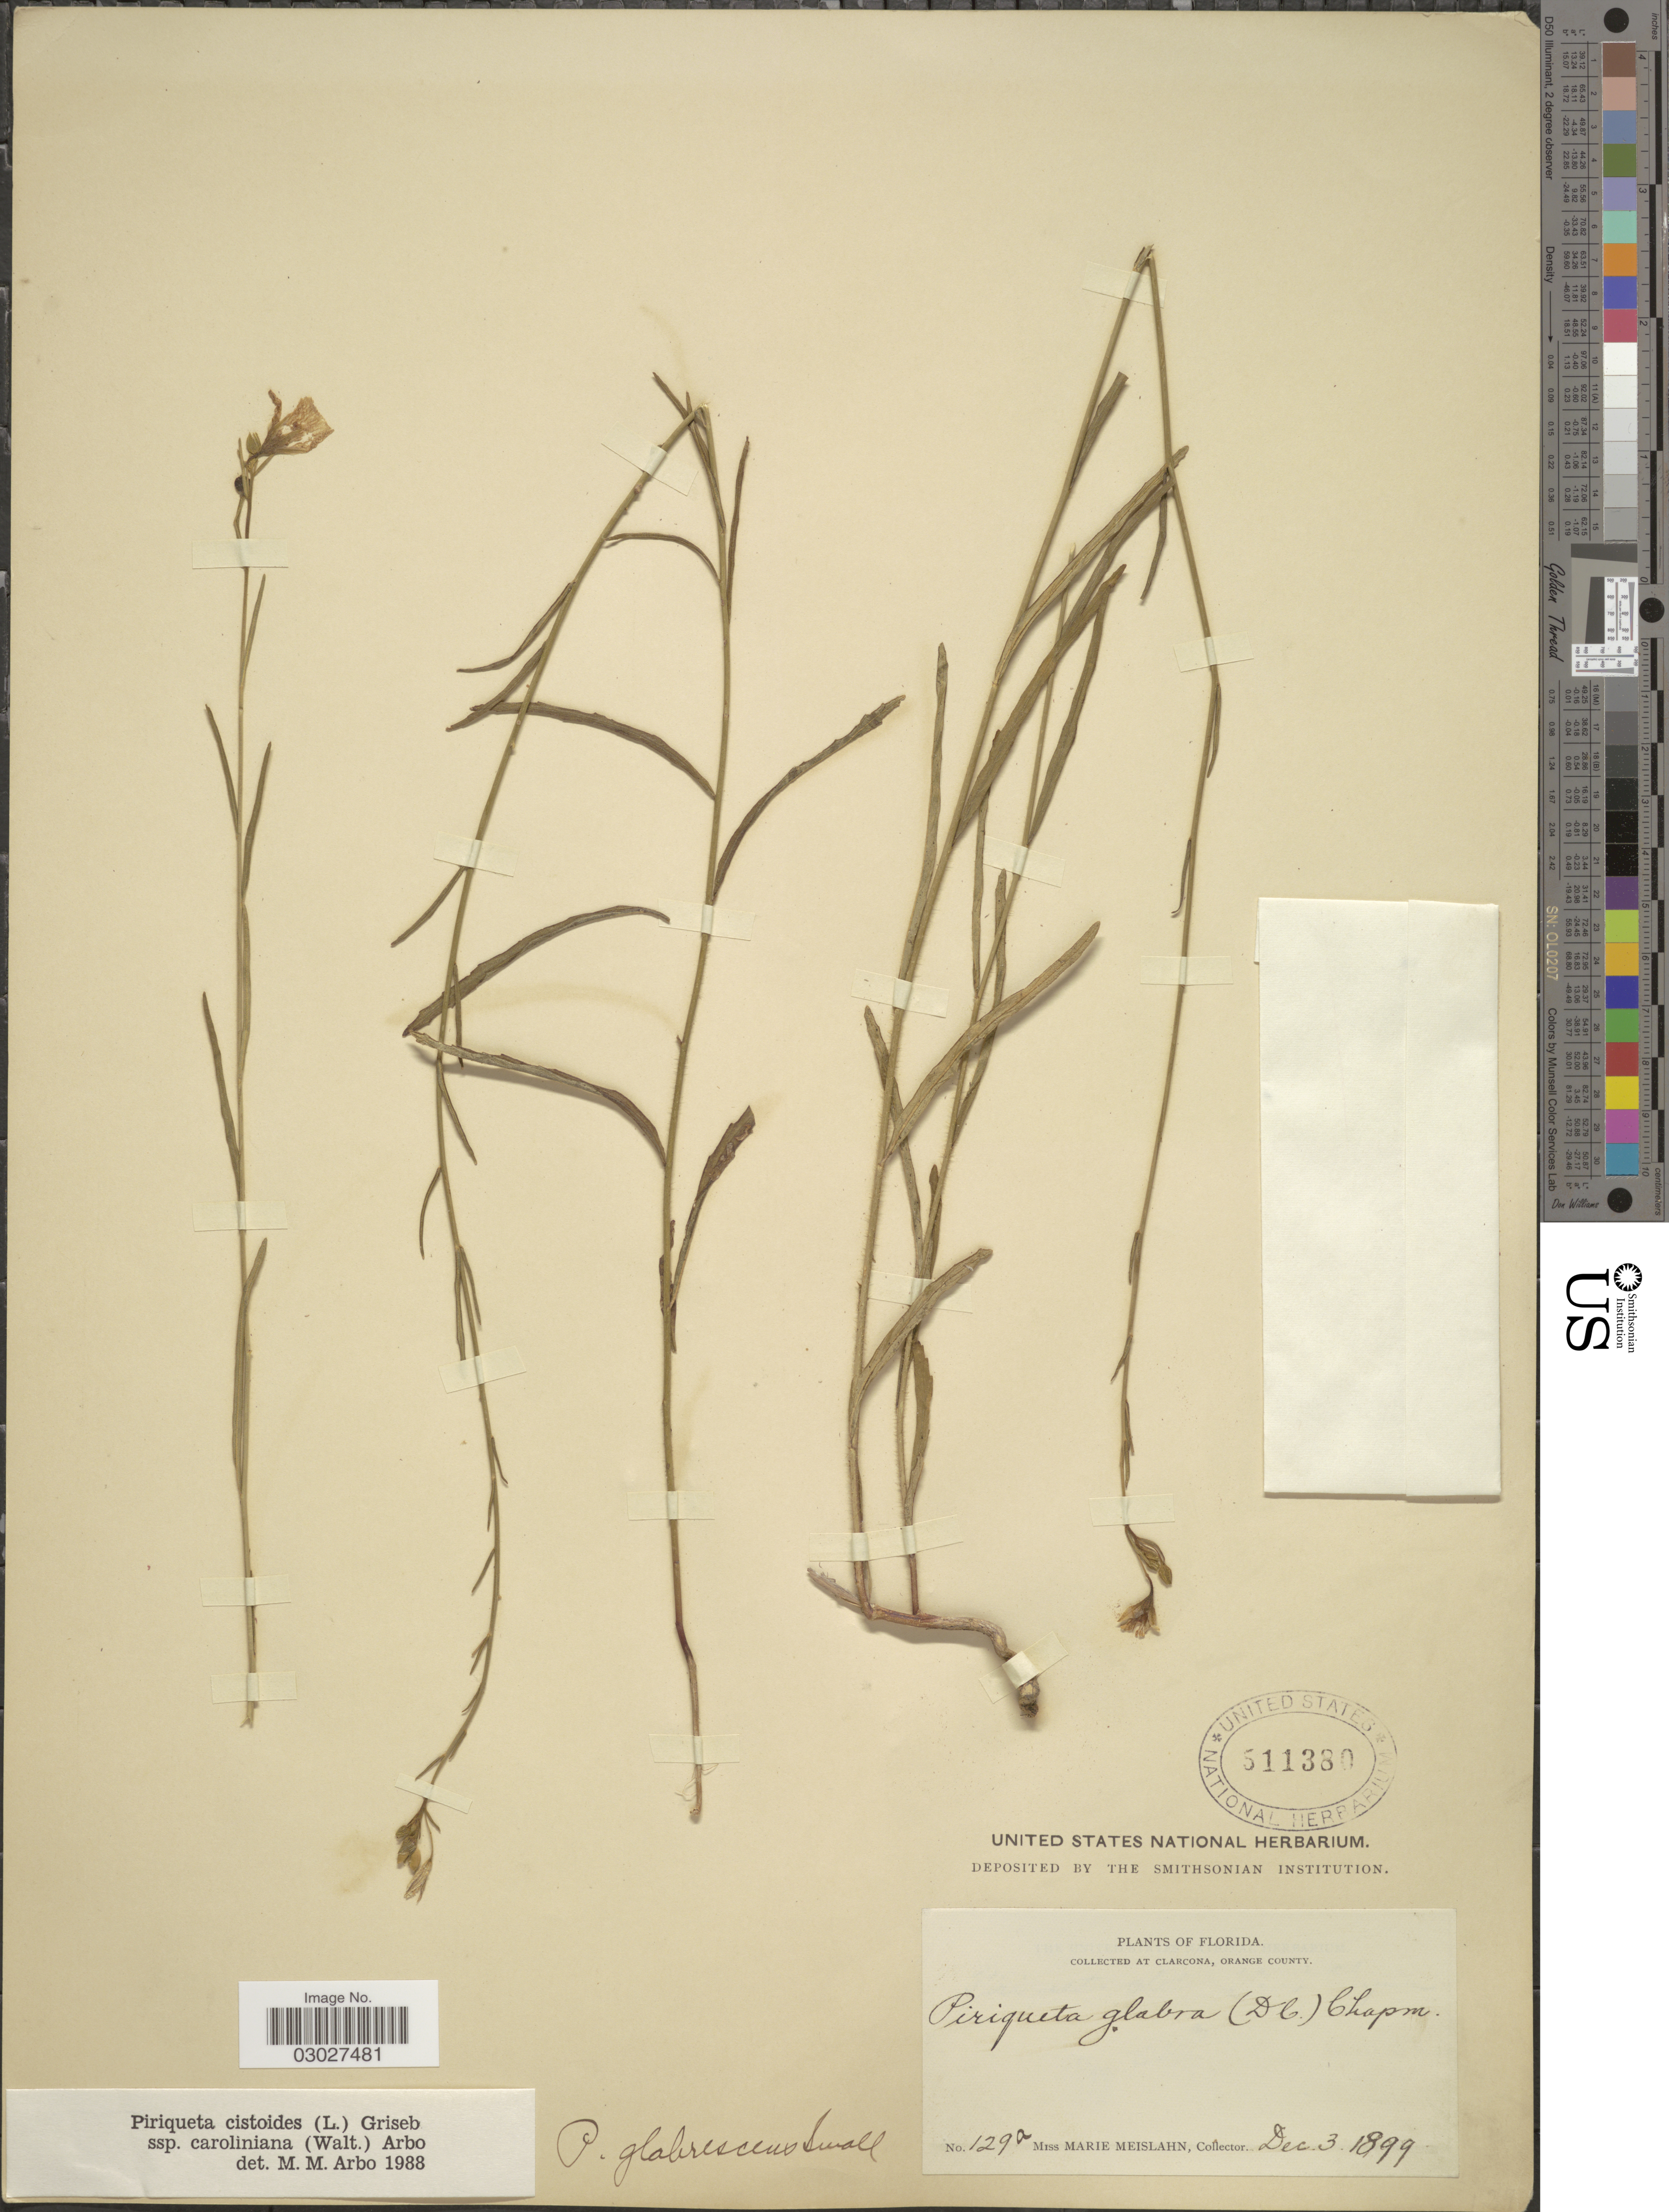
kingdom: Plantae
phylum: Tracheophyta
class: Magnoliopsida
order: Malpighiales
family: Turneraceae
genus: Piriqueta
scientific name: Piriqueta cistoides subsp. caroliniana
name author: (Walter) Arbo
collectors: M. Meislahn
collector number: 129a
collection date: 1899-12-03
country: United States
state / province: Florida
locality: At Clarcona, Orange County.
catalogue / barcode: US 611380